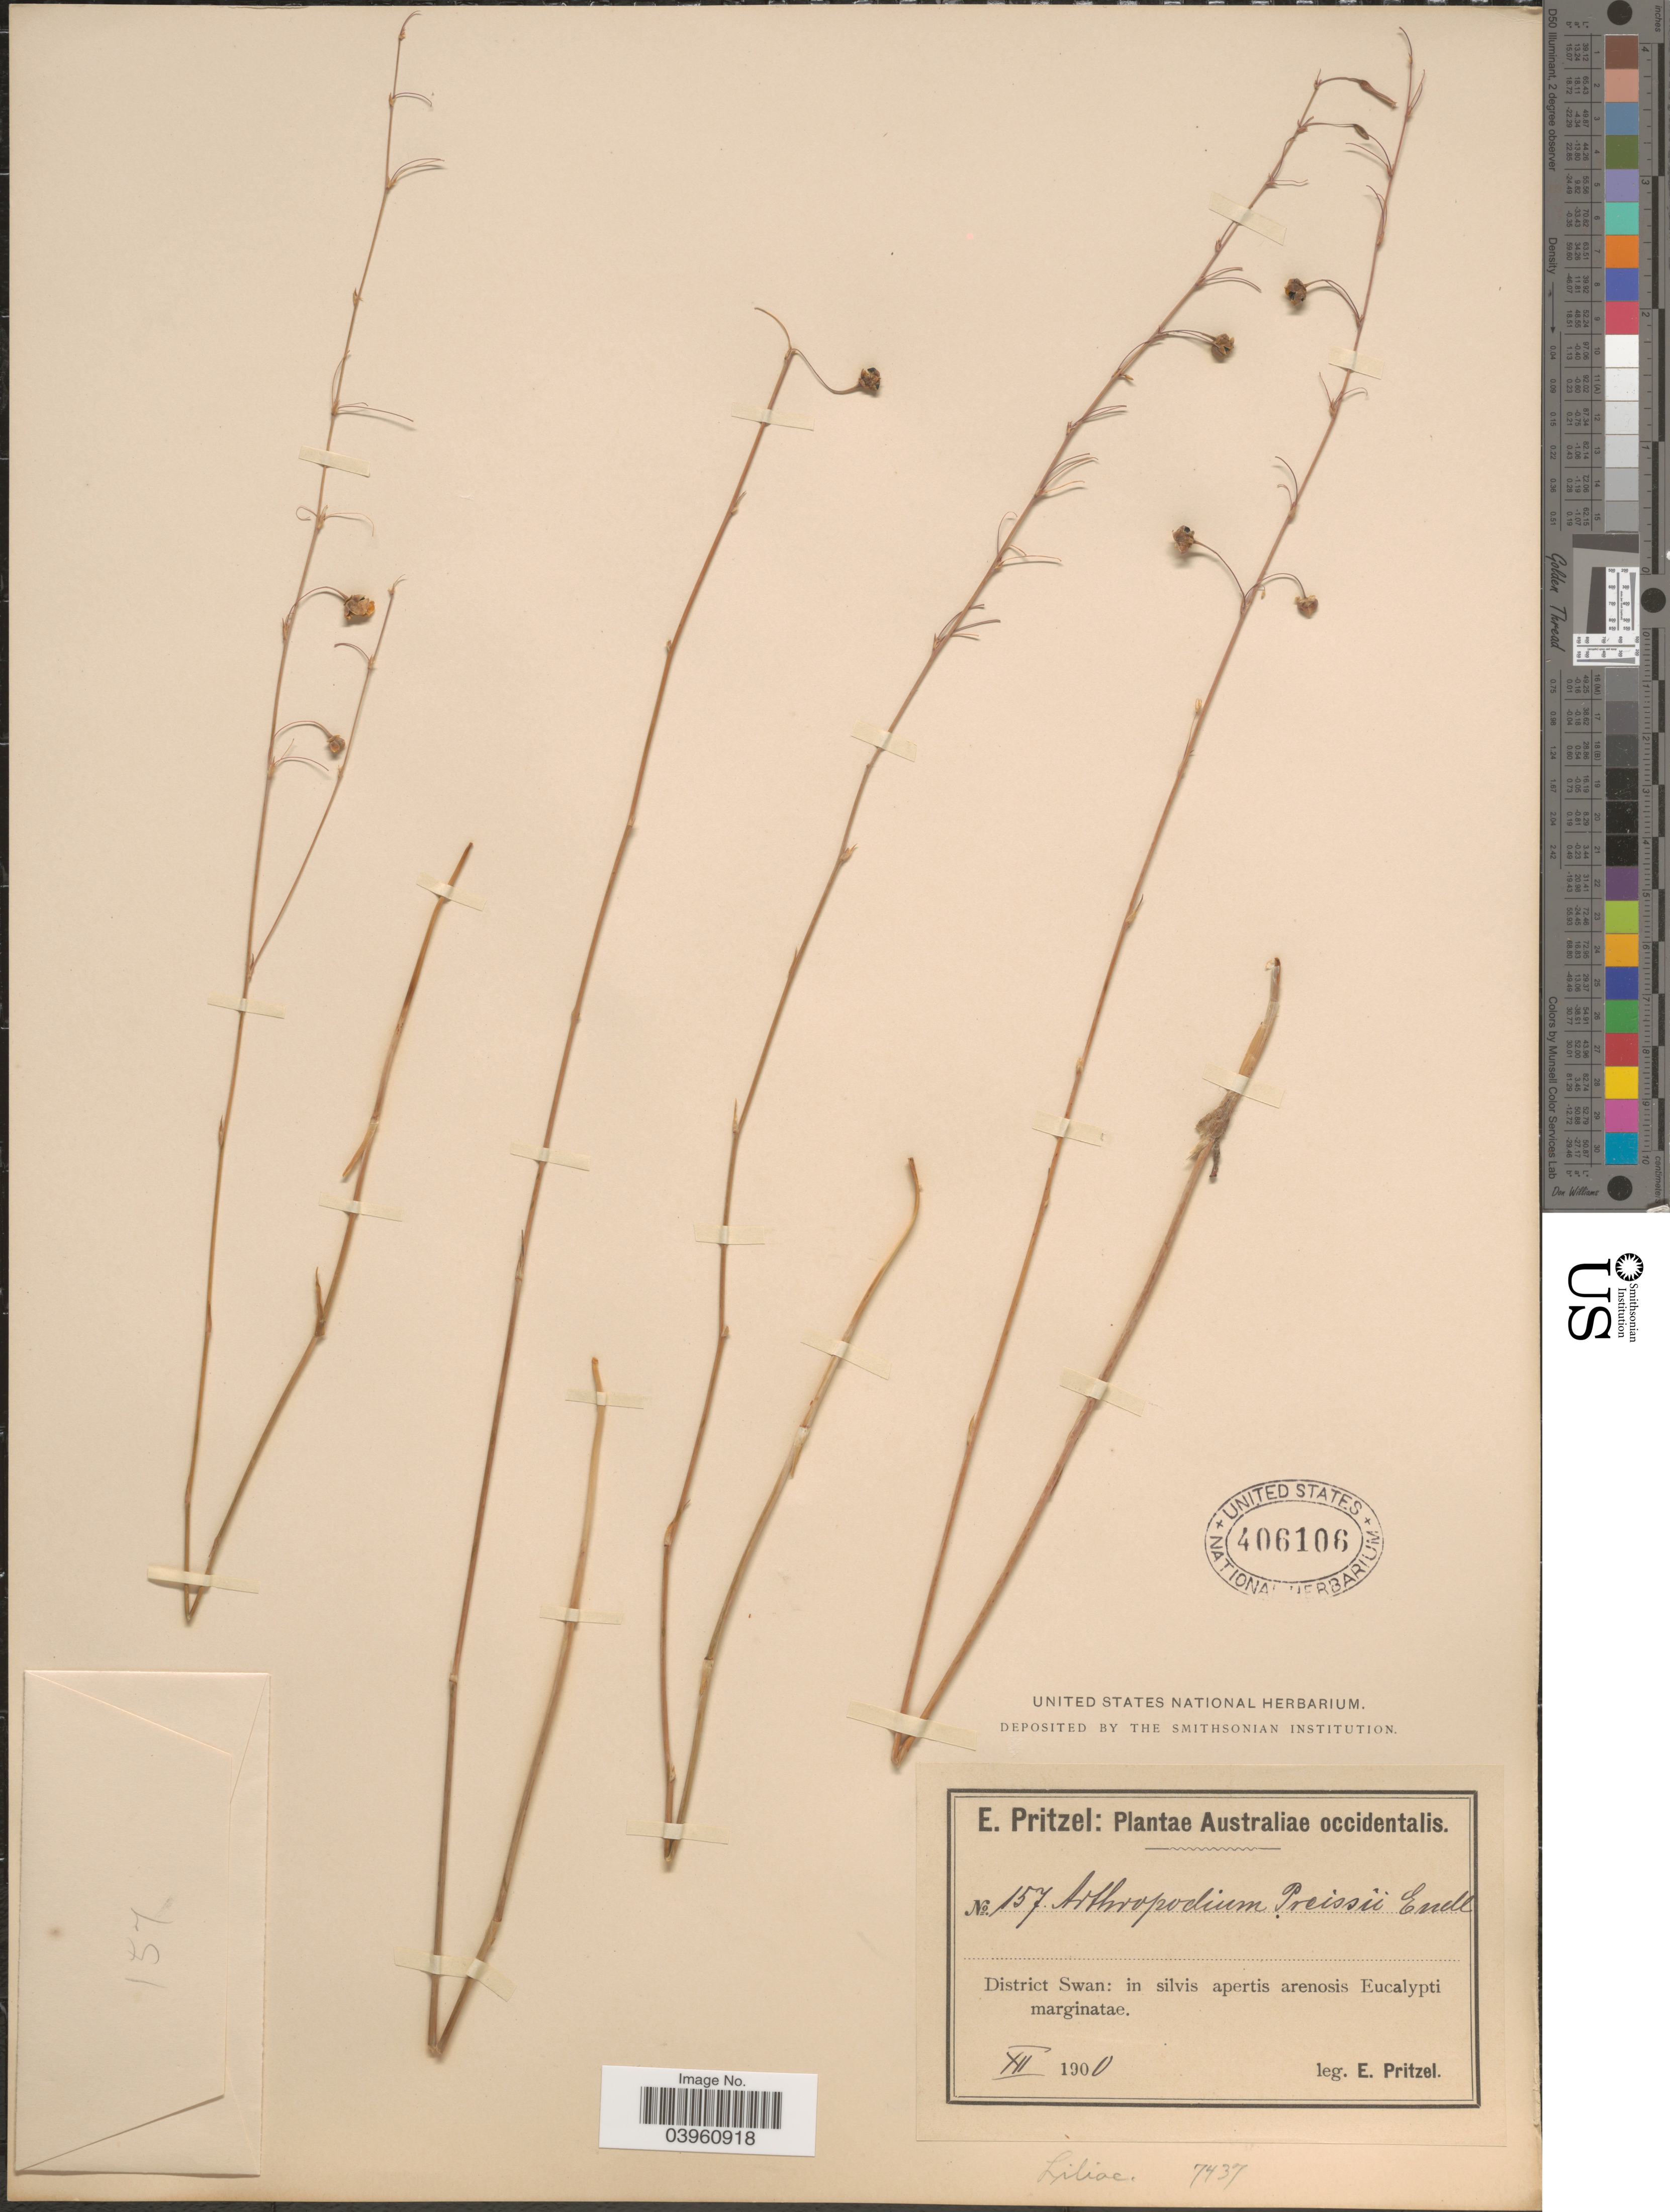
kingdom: Plantae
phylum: Tracheophyta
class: Liliopsida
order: Asparagales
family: Asparagaceae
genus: Arthropodium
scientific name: Arthropodium preissii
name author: Endl.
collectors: E. G. Pritzel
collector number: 157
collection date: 1900-12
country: Australia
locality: Australiae occidentalis. District Swan: in silvis apertis arenosis Eucalypti marginatae.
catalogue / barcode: US 406106